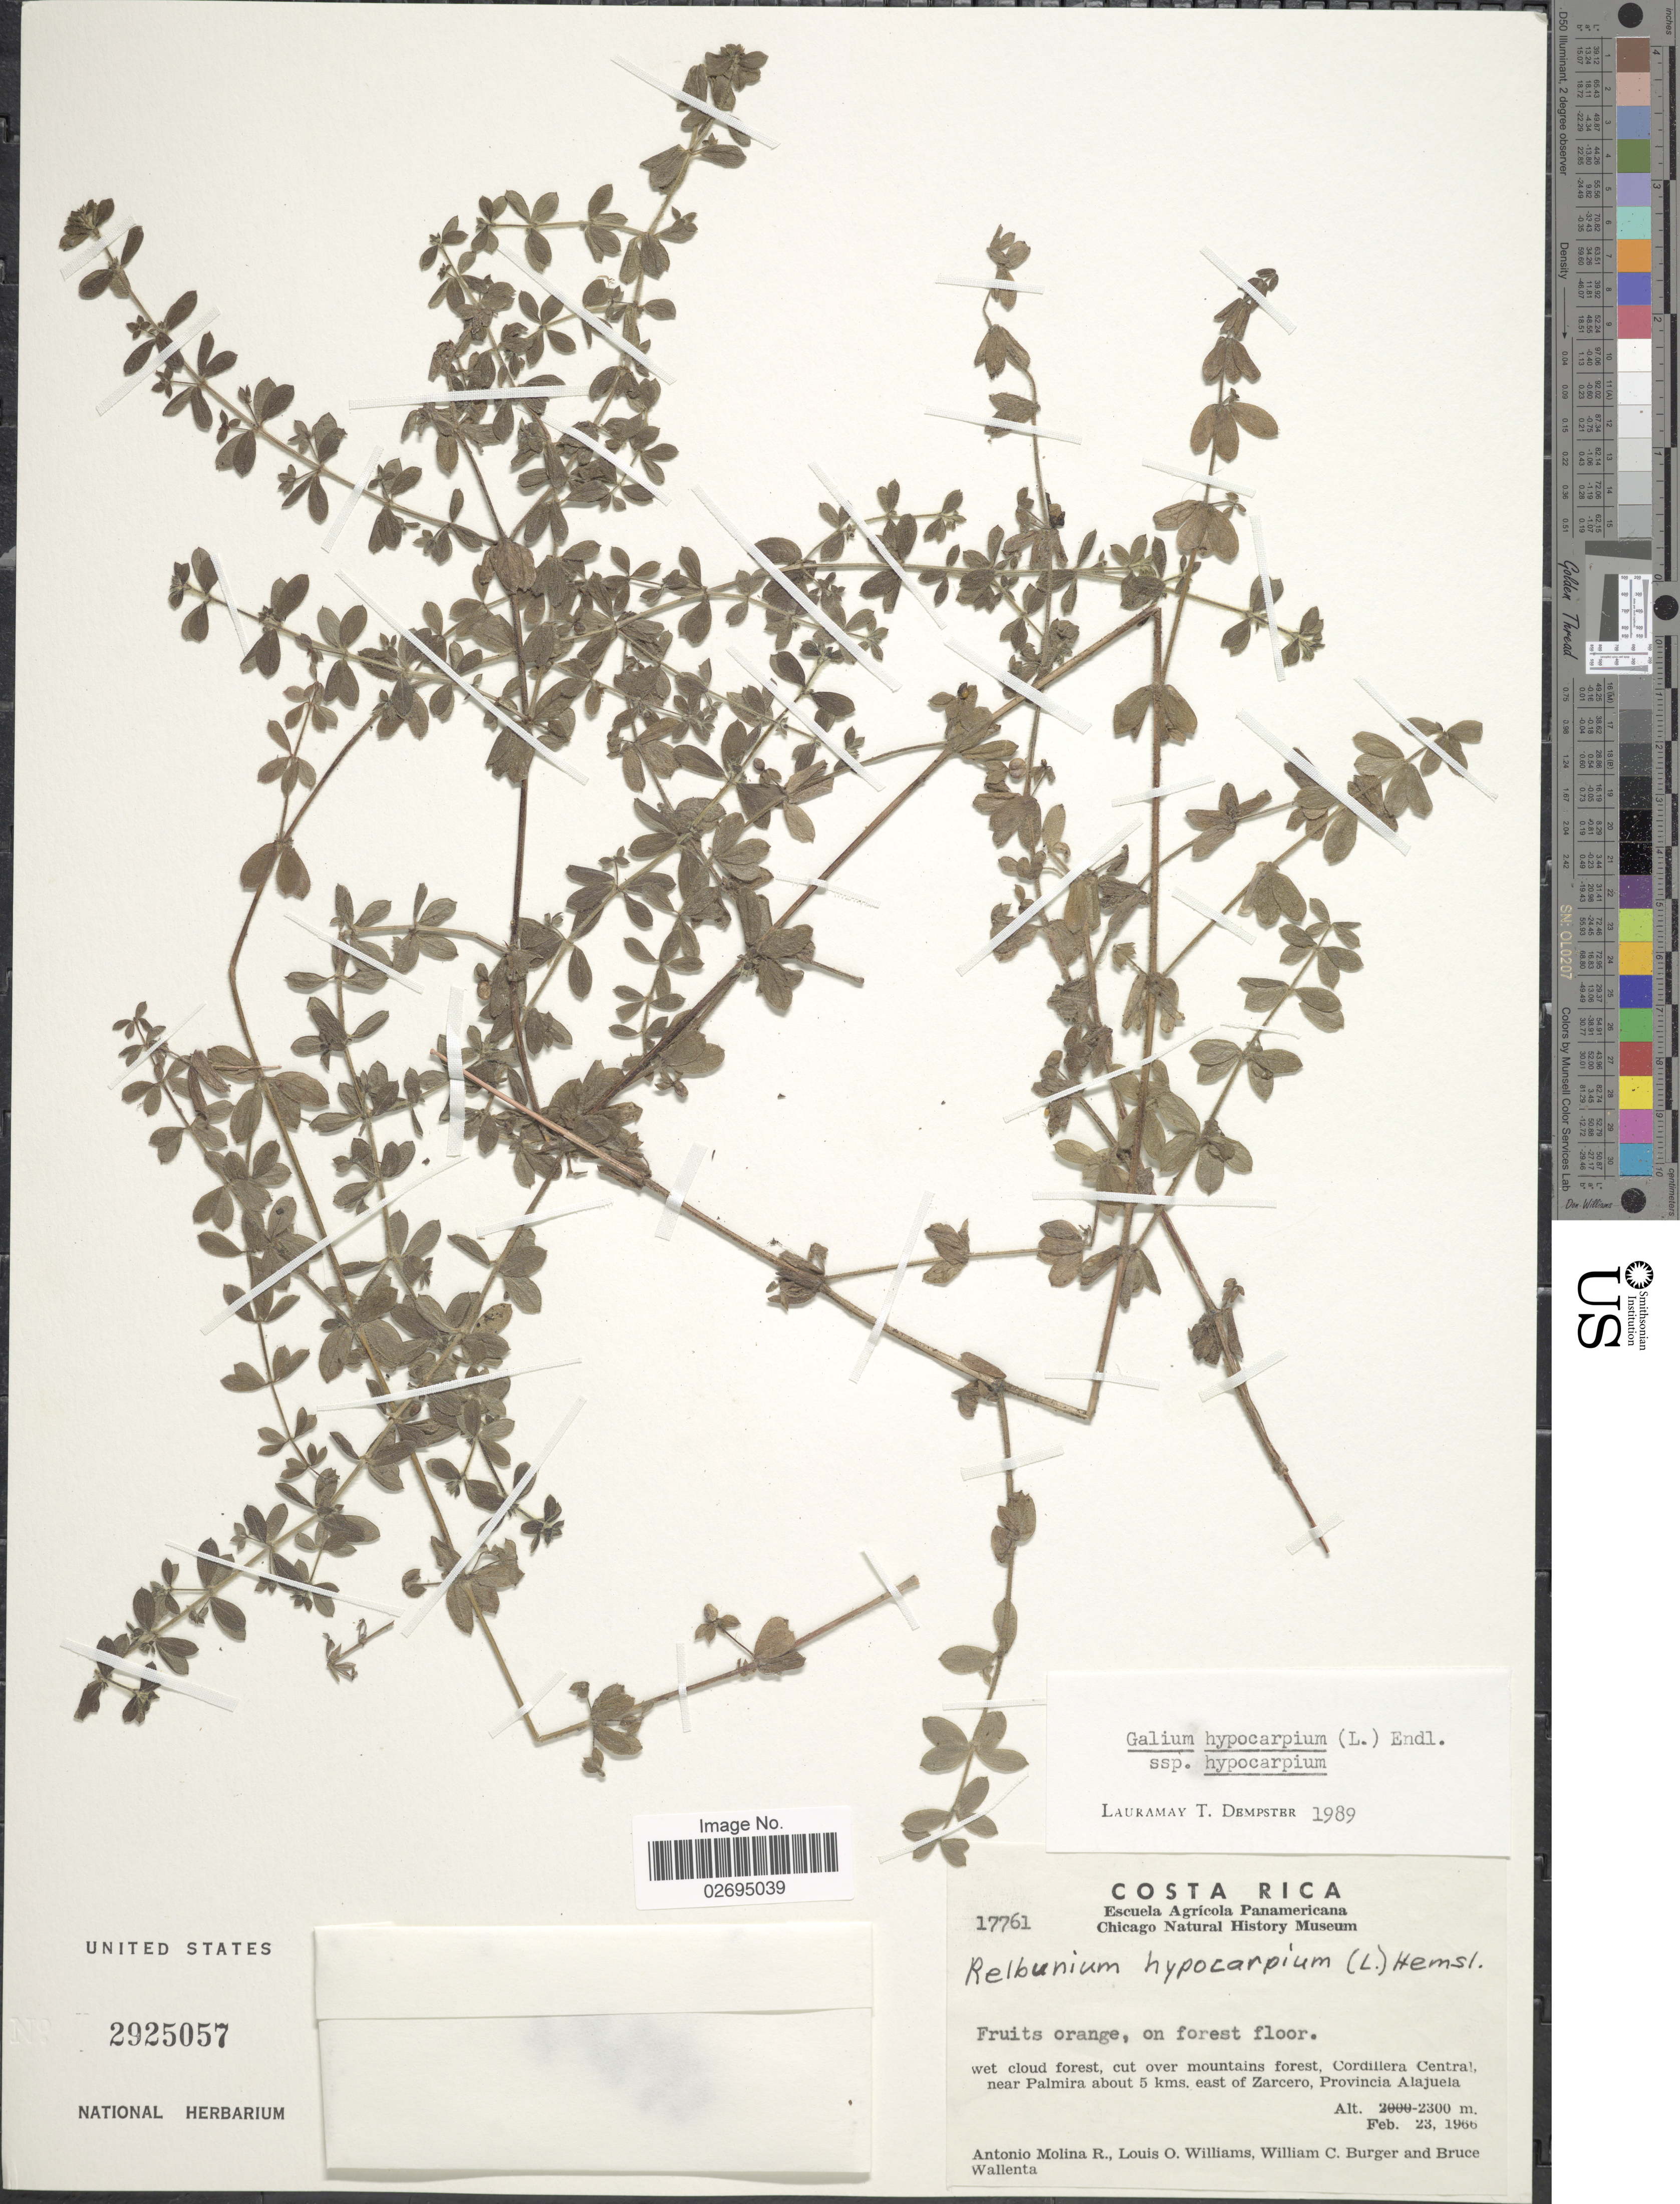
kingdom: Plantae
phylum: Tracheophyta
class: Magnoliopsida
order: Gentianales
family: Rubiaceae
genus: Galium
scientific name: Galium hypocarpium subsp. hypocarpium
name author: (L.) Endl. ex Griseb.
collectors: A. Molina R., L. O. Williams, W. Burger & B. Wallenta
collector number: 17761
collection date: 1966-02-23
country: Costa Rica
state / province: Alajuela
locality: Cordillera Central, near Palmira about 5 kms. east of Zarcero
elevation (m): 2300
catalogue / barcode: US 2925057